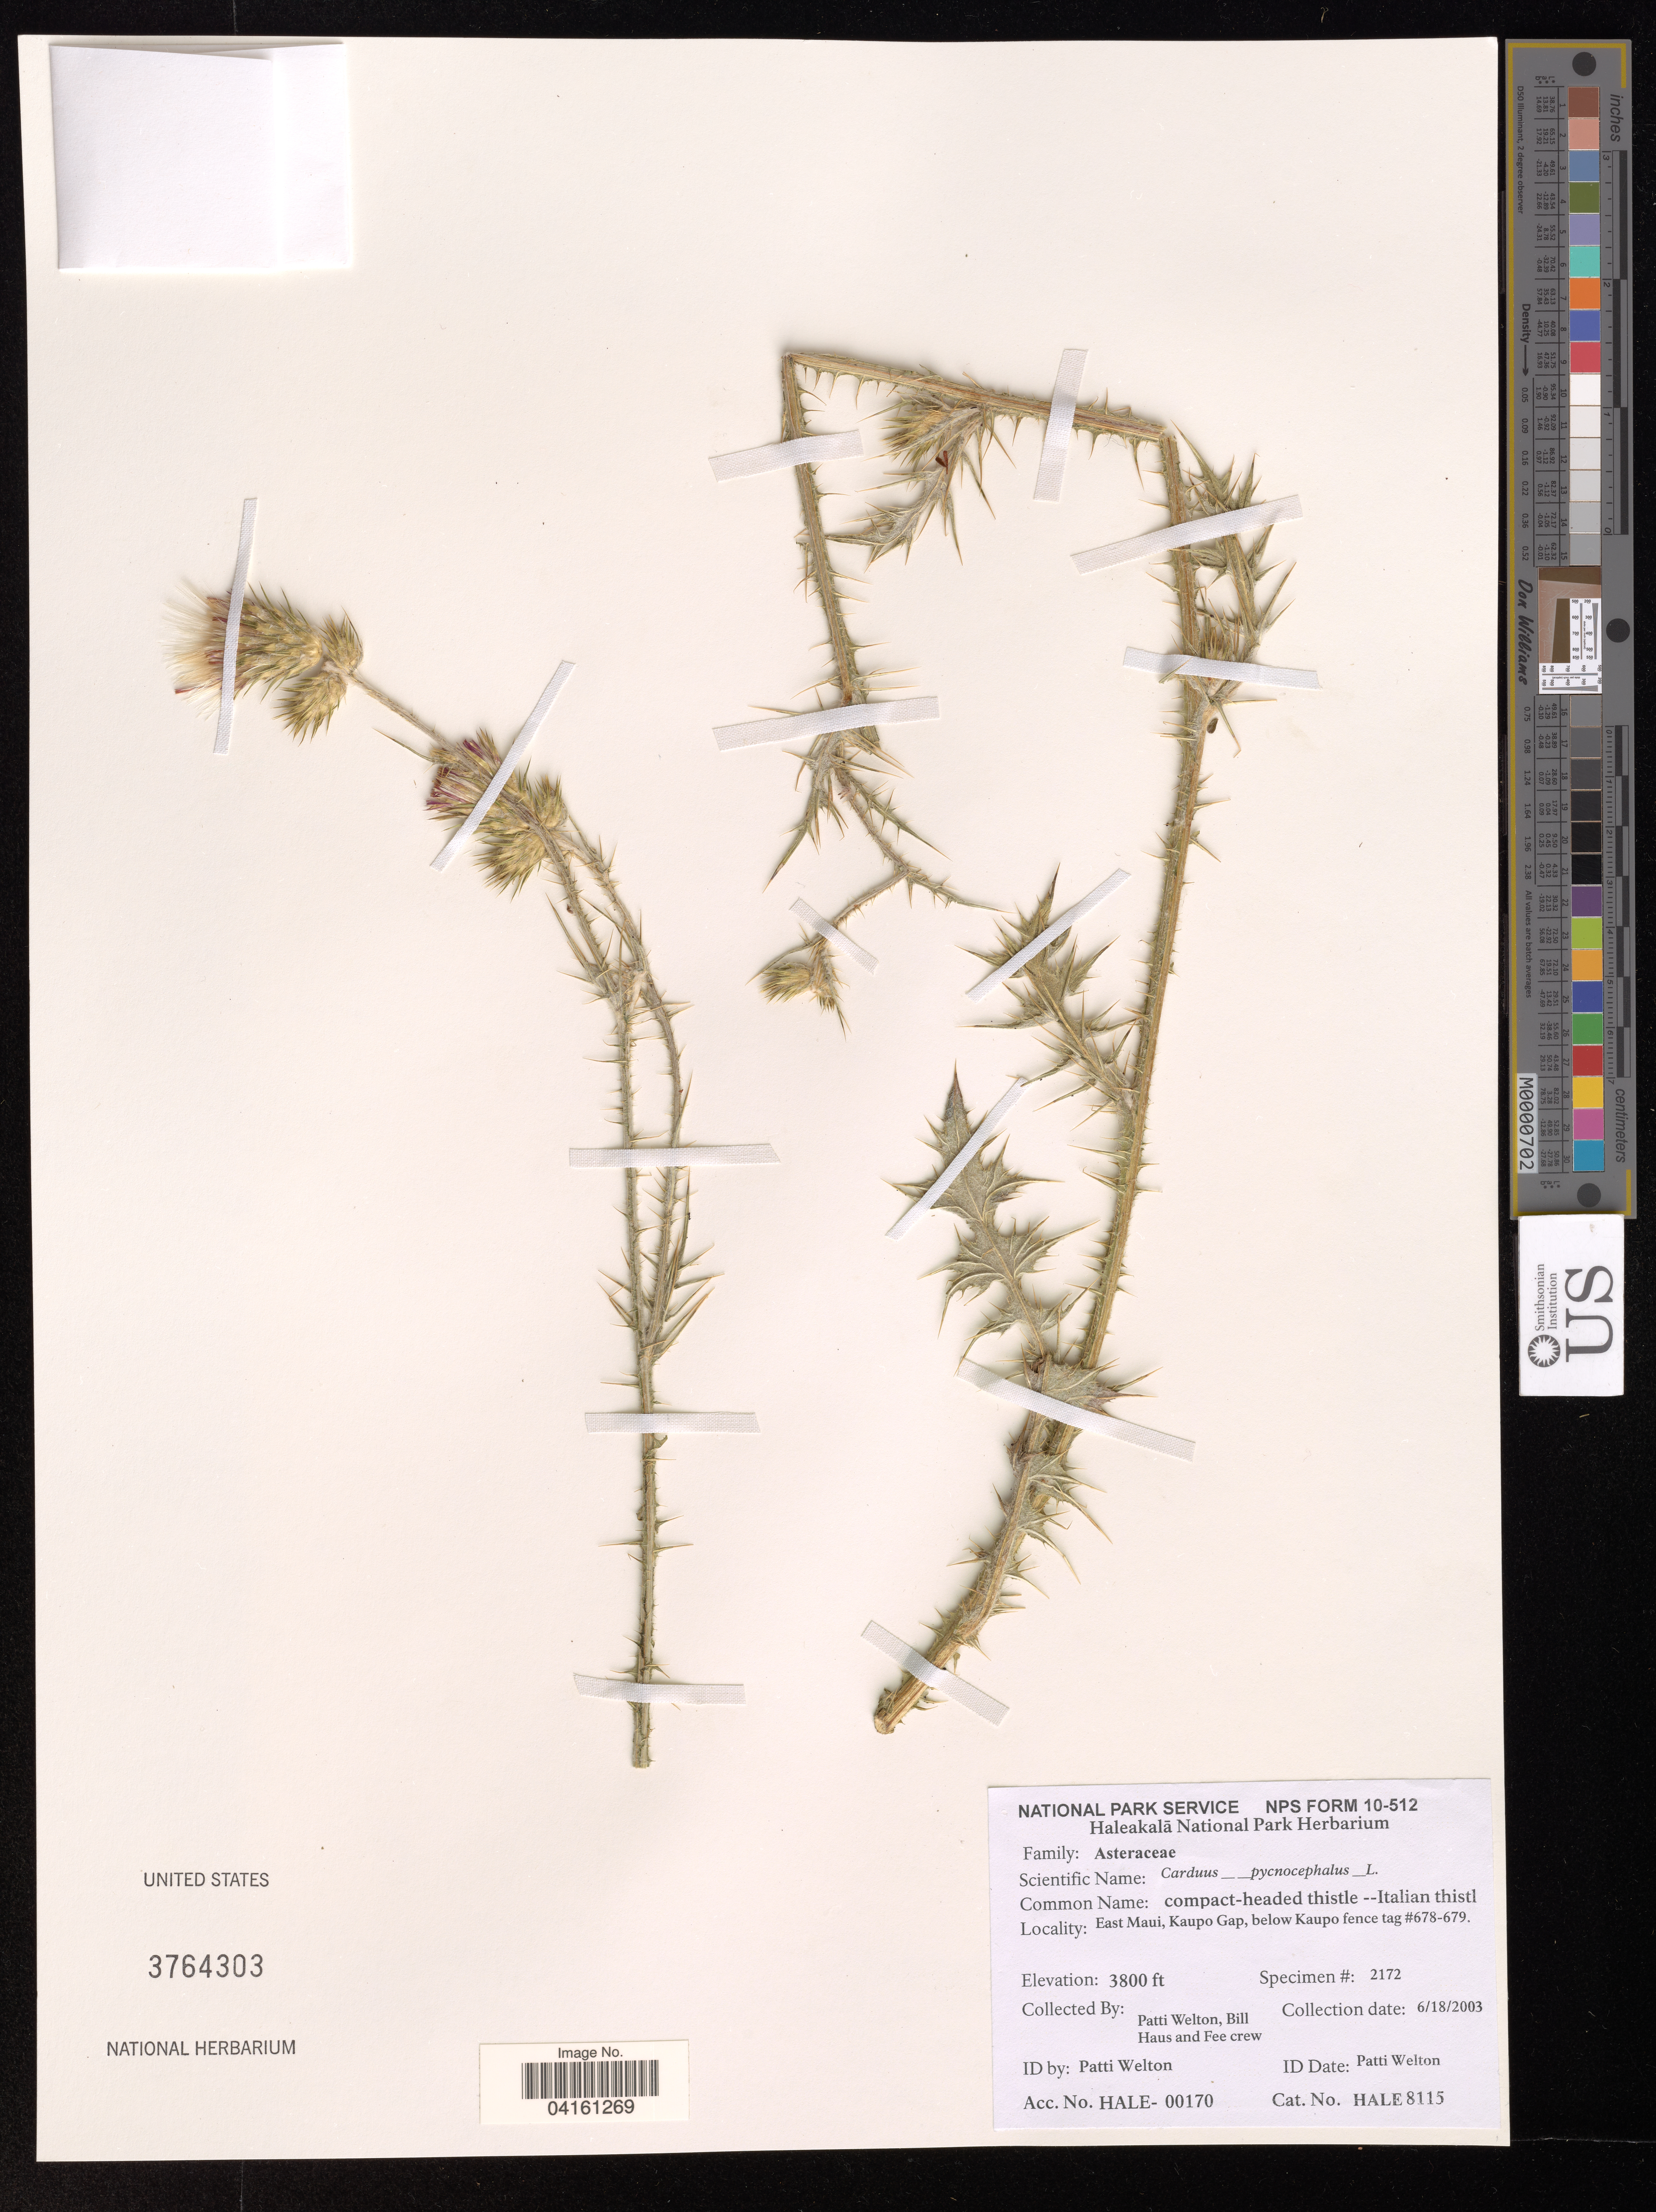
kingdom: Plantae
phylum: Tracheophyta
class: Magnoliopsida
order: Asterales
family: Asteraceae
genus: Carduus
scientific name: Carduus pycnocephalus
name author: L.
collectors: P. Welton & B. Haus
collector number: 2172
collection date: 2003-06-18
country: United States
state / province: Hawaii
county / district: Maui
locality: East Maui, Kaupo Gap, below Kaupo fence tag #678-679.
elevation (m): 1158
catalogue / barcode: US 3764303